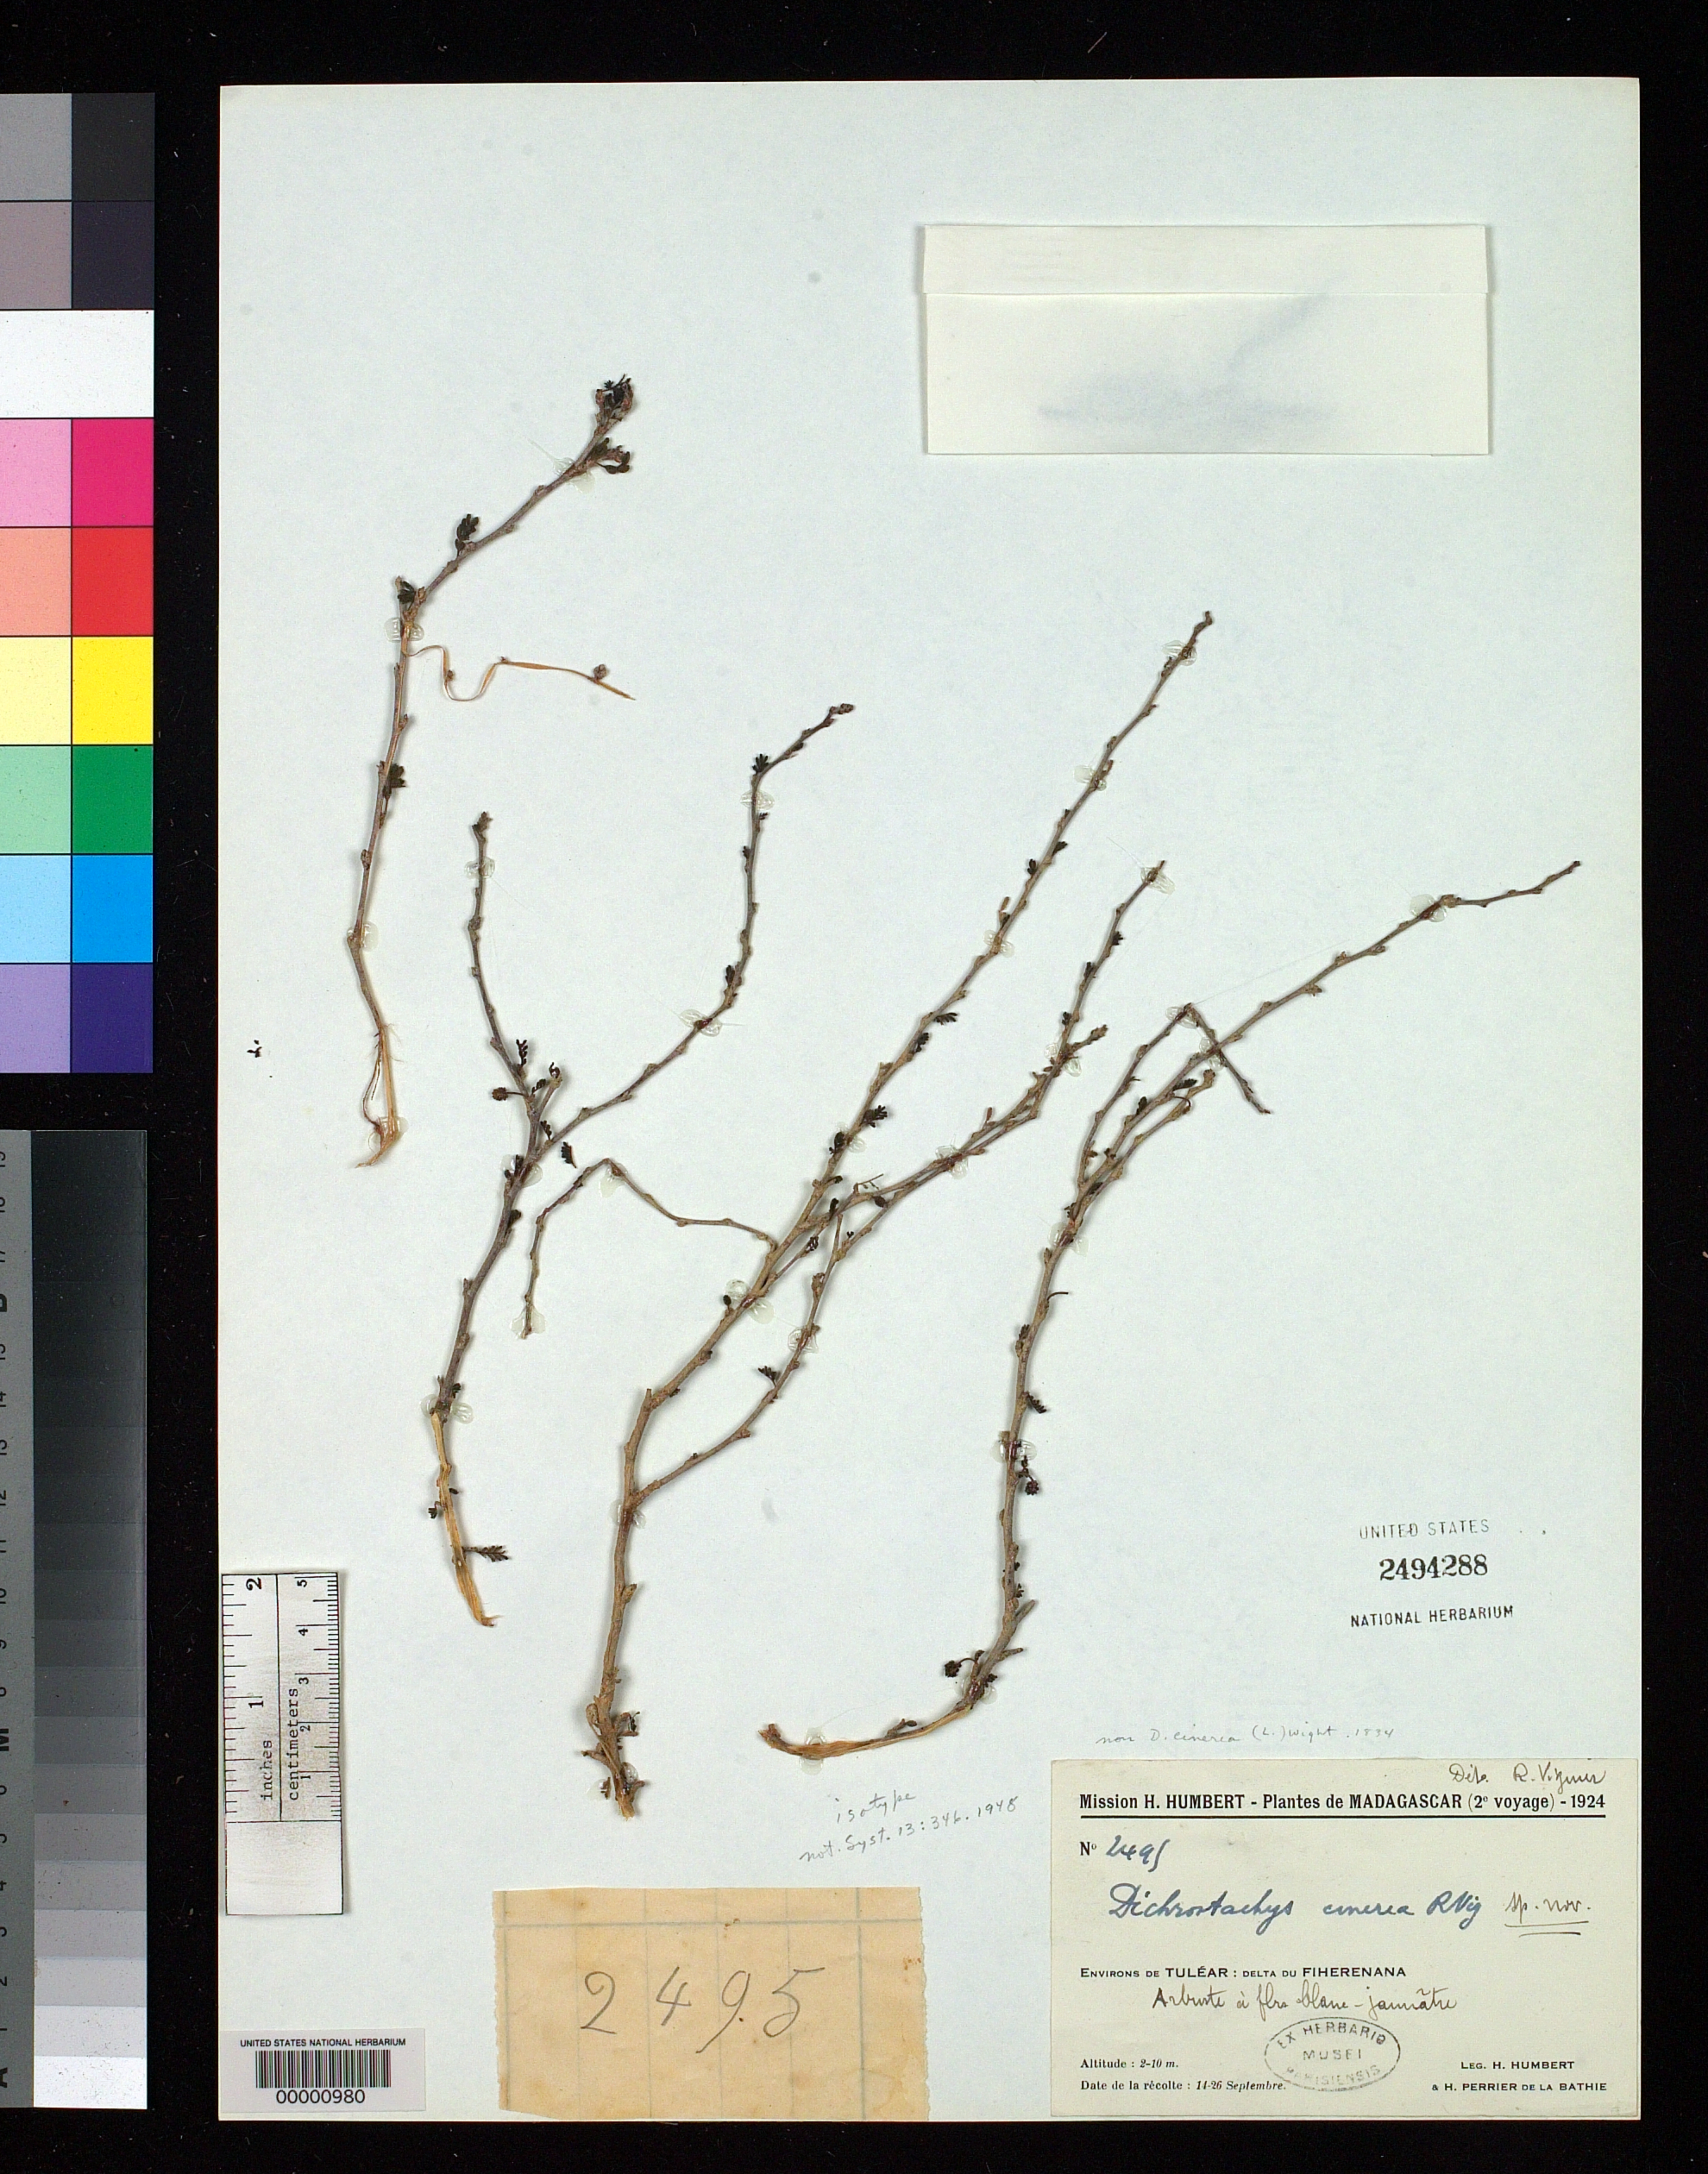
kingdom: Plantae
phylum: Tracheophyta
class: Magnoliopsida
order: Fabales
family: Fabaceae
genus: Dichrostachys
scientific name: Dichrostachys cinerea R. Vig., nom. illeg.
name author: R. Vig.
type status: Isotype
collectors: H. Humbert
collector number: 2495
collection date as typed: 14 Sep 1924 to 26 Sep 1924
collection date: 1924-09-14/1924-09-26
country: Madagascar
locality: Tulear, delta du Fiherenana.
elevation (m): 2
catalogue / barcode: US 2494288